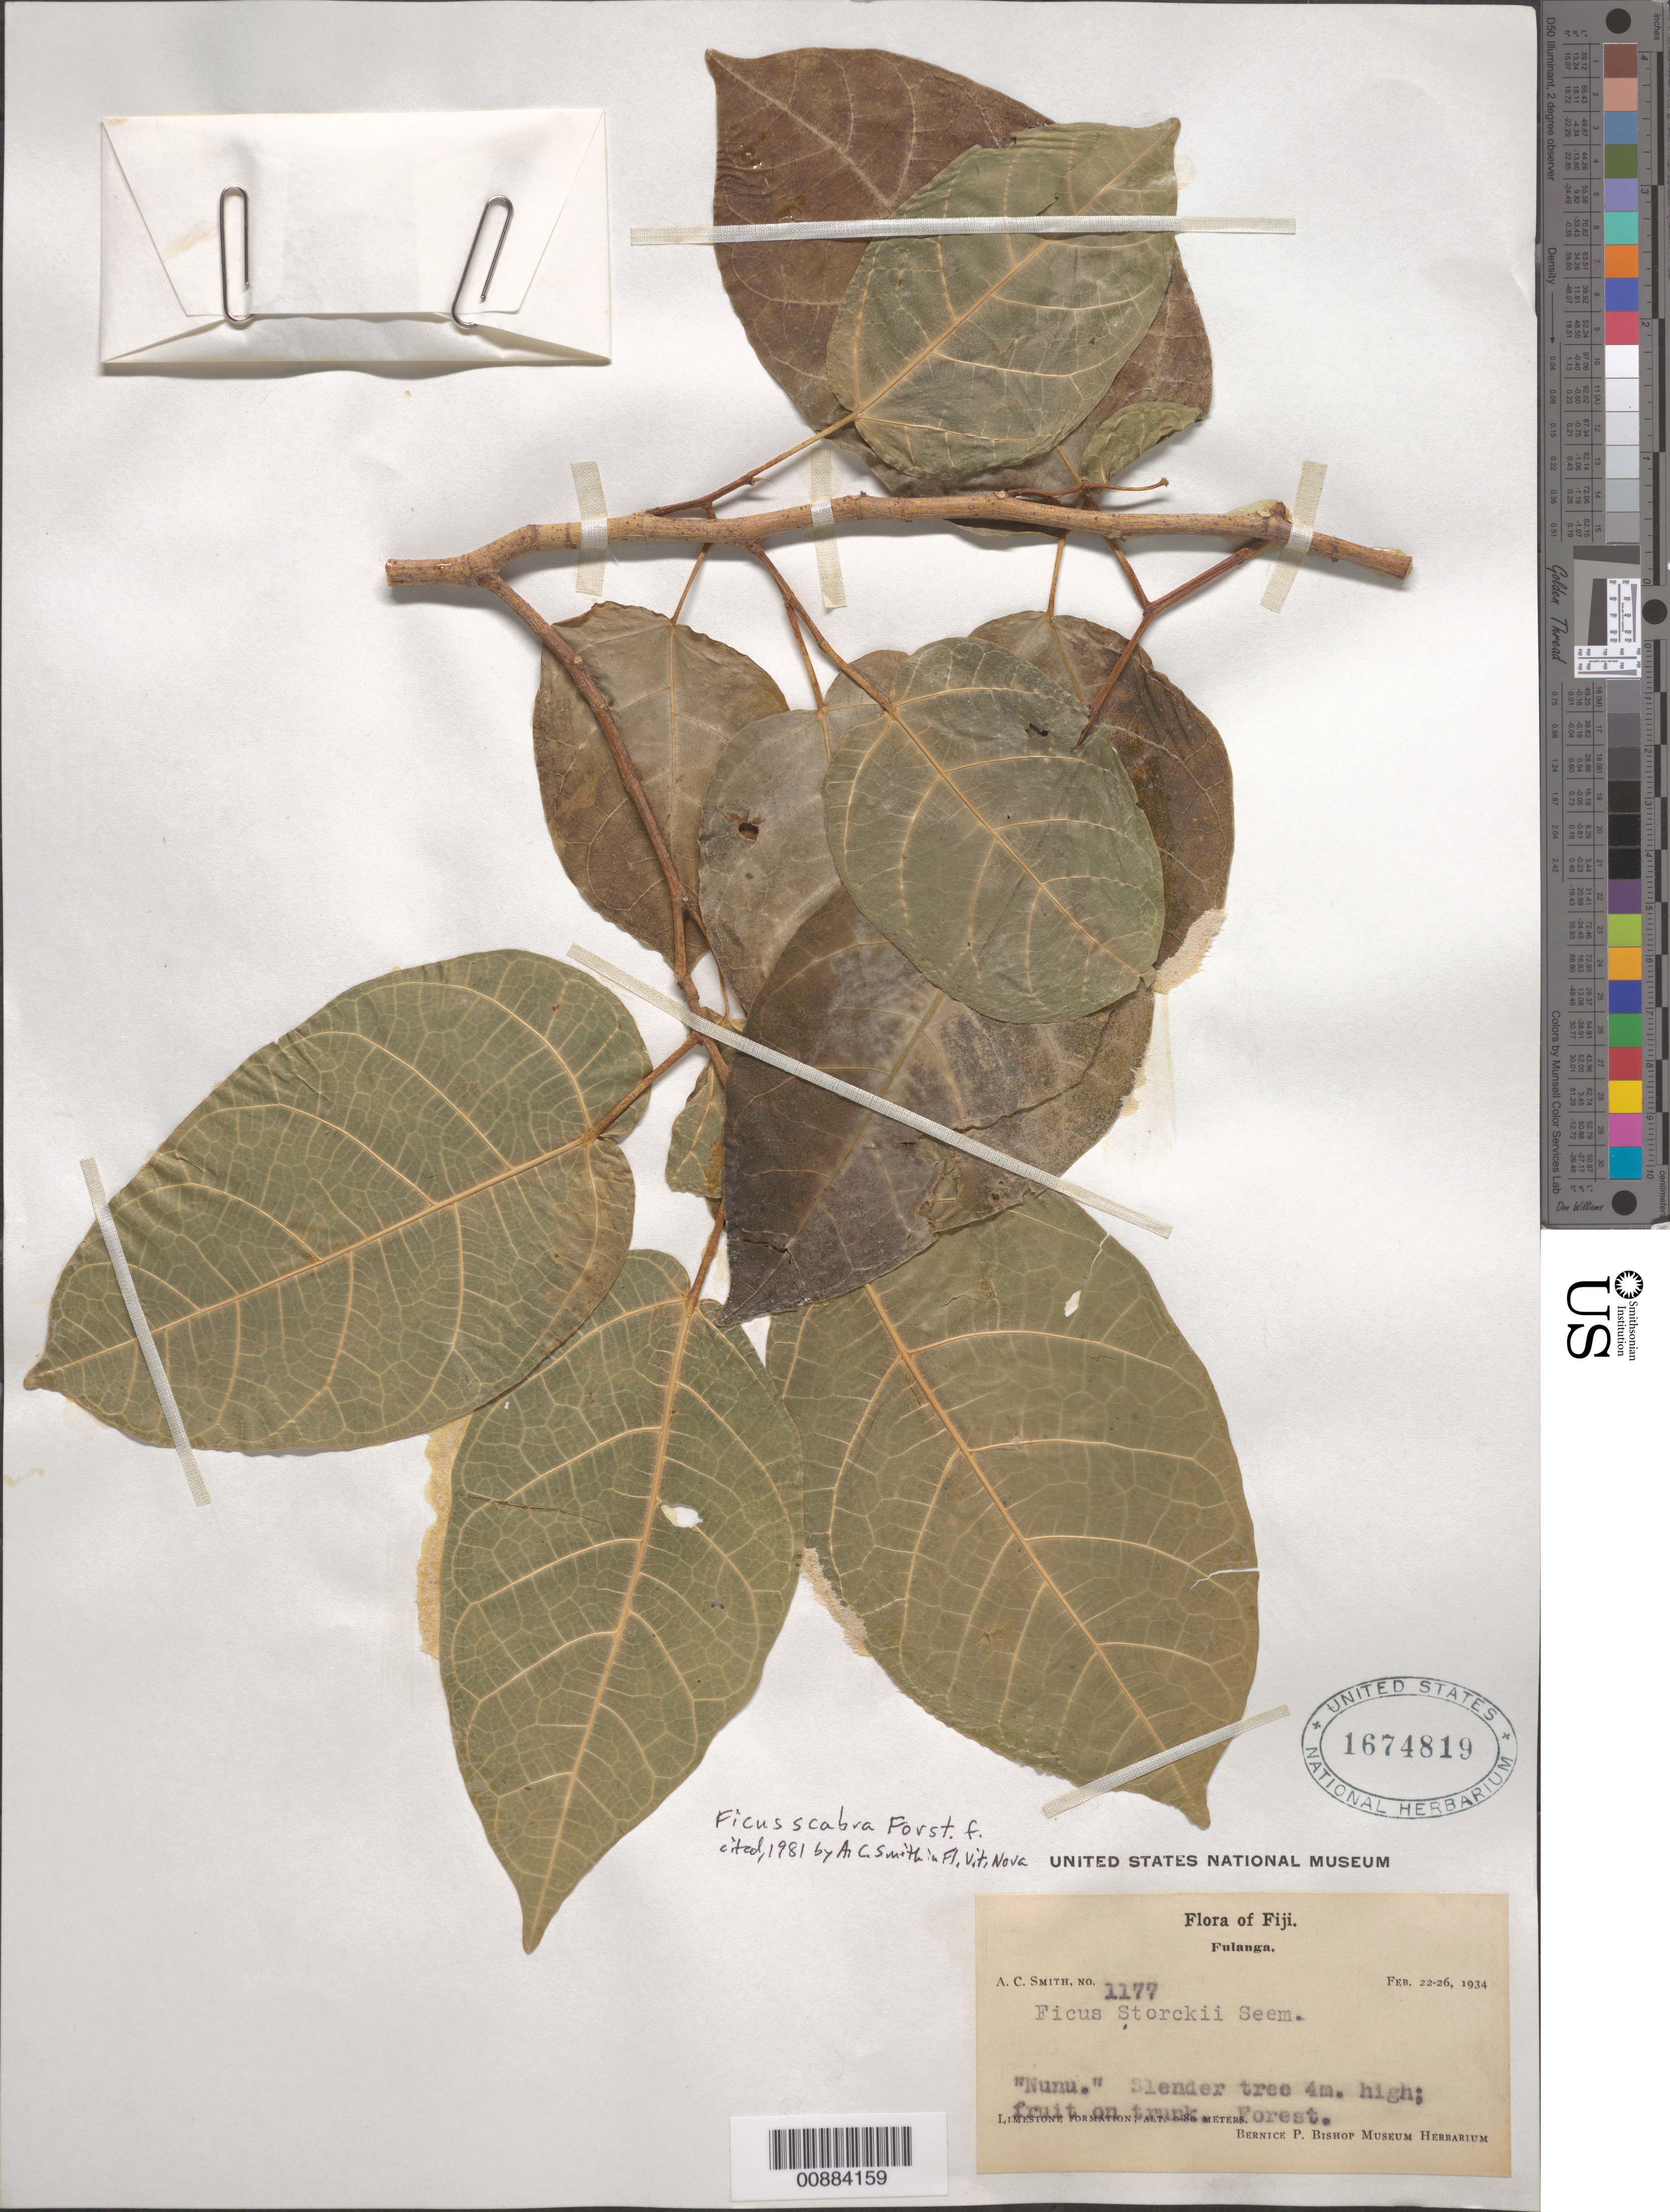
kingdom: Plantae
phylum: Tracheophyta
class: Magnoliopsida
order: Rosales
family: Moraceae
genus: Ficus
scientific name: Ficus scabra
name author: G. Forst.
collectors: C. A. Smith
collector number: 1177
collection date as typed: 22 Feb 1934 to 26 Feb 1934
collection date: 1934-02-22/1934-02-26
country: Fiji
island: Fulaga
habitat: Forest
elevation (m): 0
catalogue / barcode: US 1674819